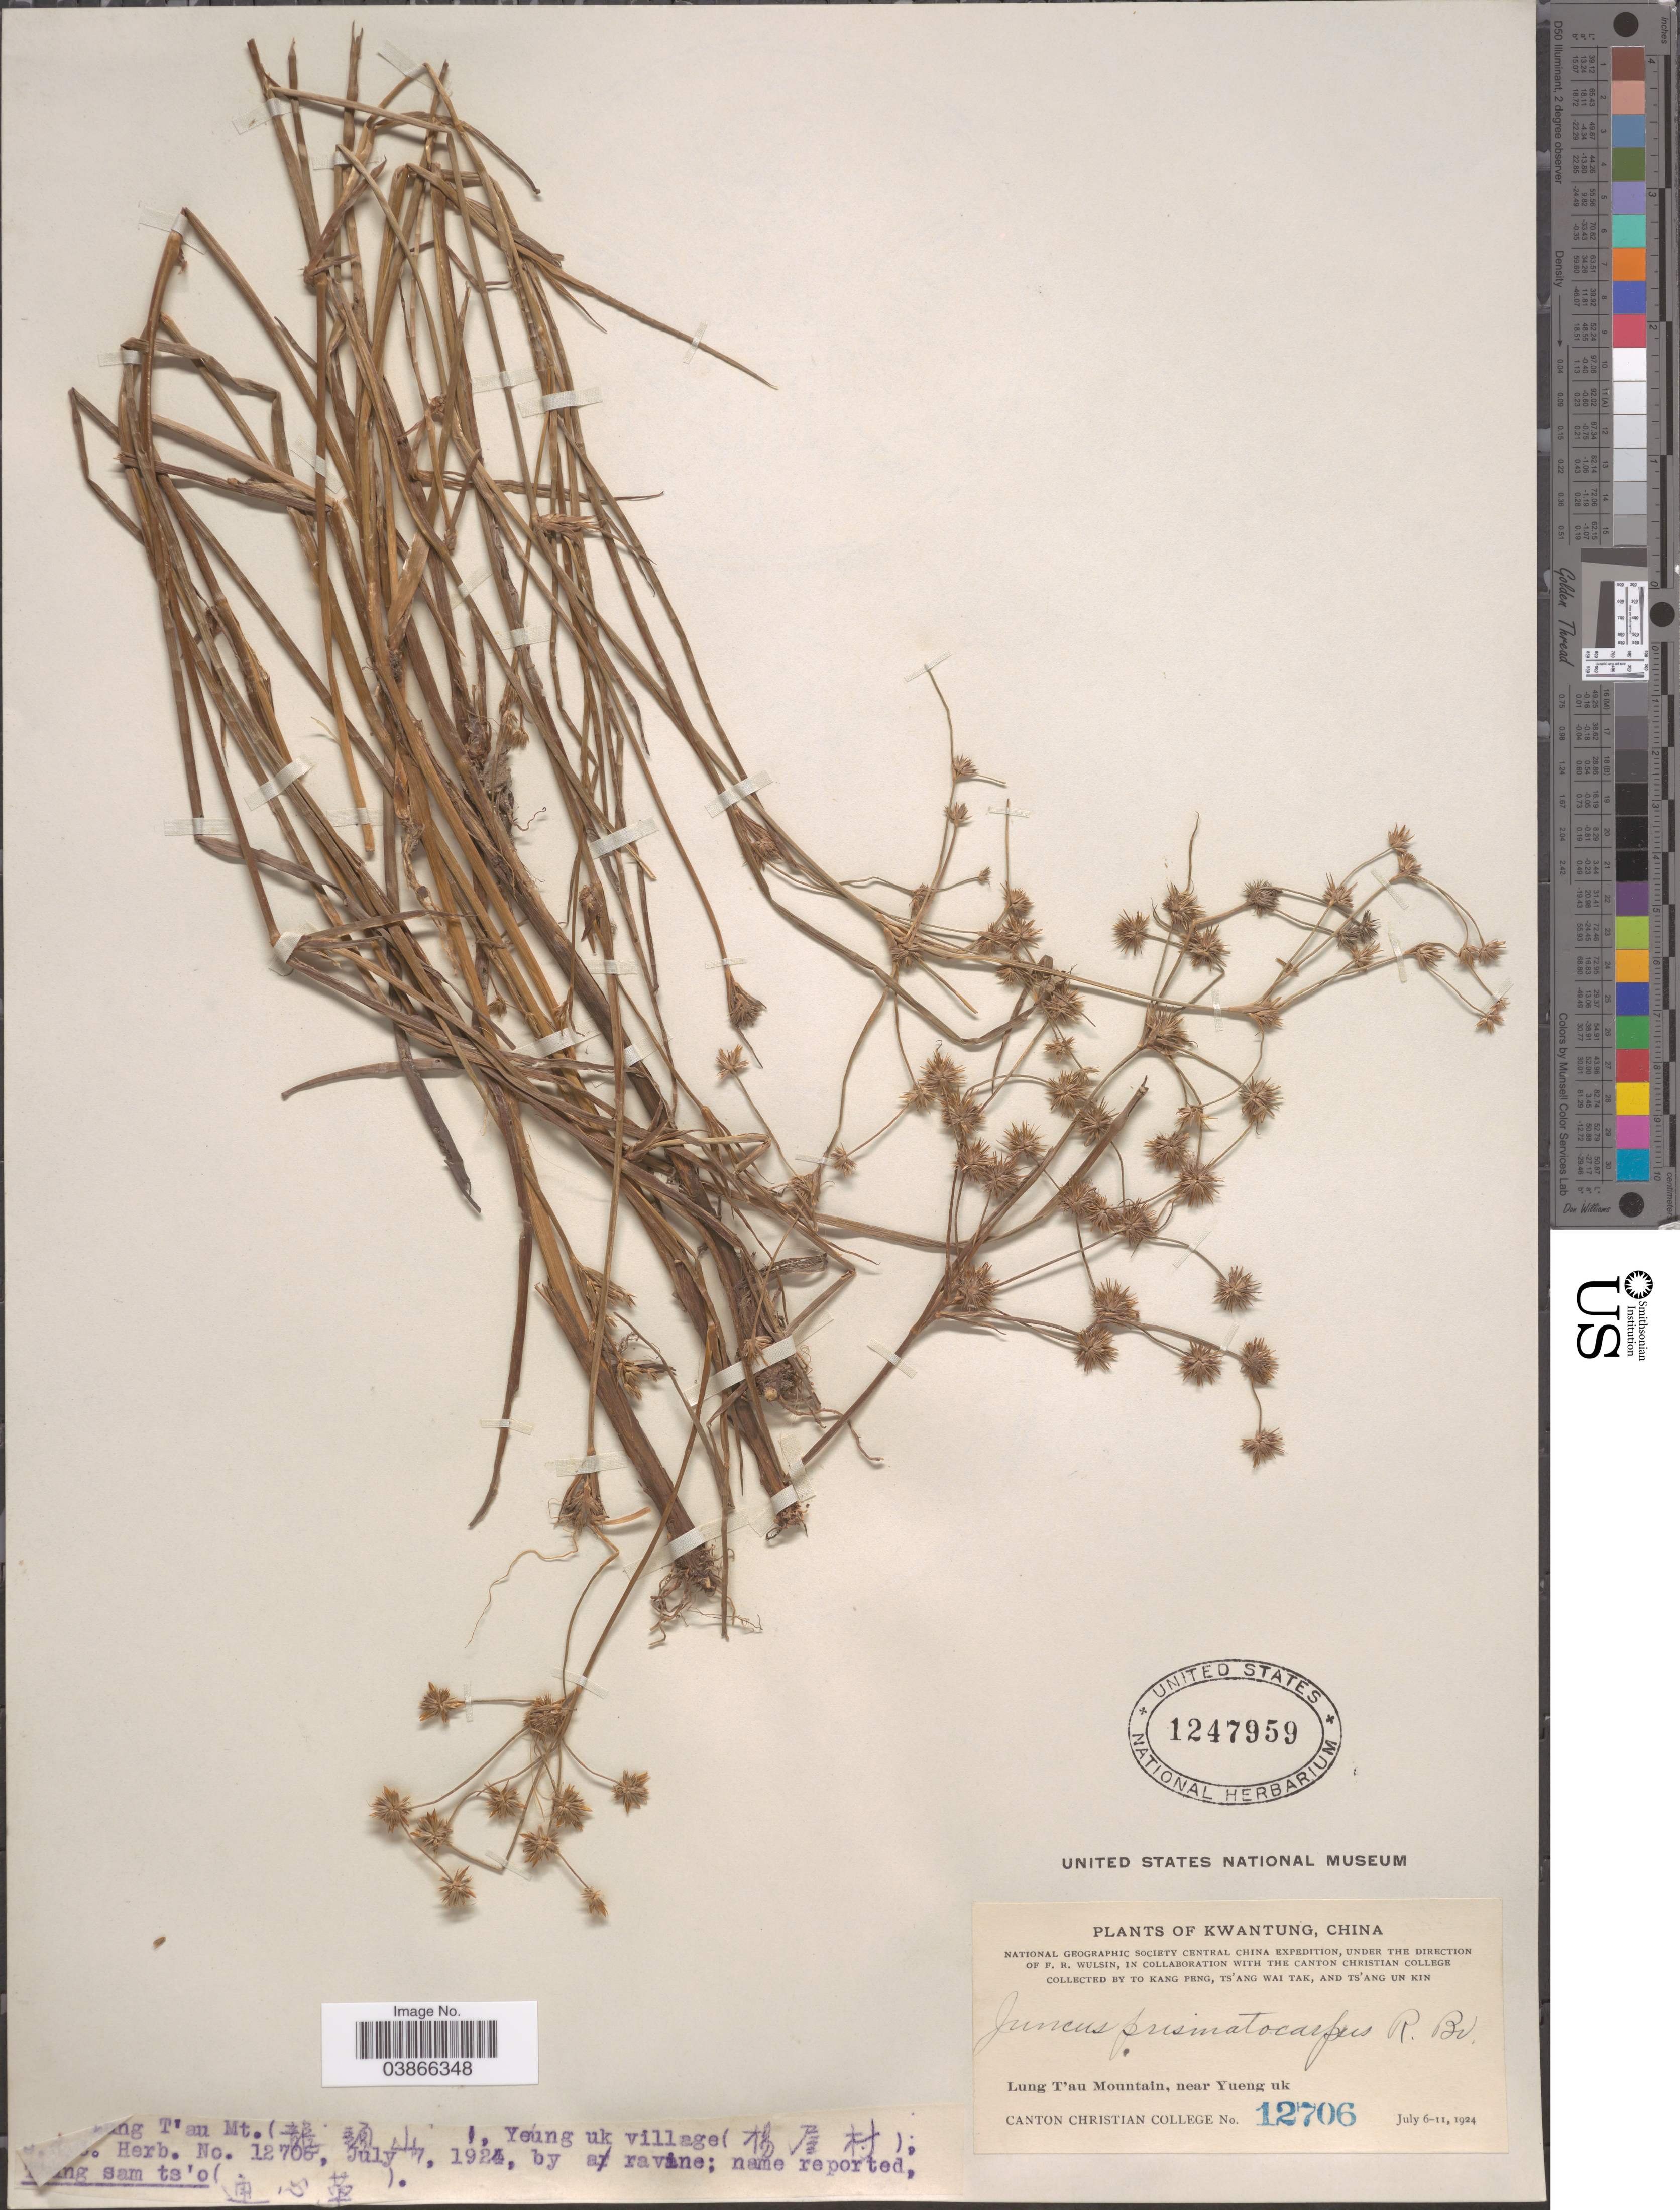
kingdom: Plantae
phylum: Tracheophyta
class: Liliopsida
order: Poales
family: Juncaceae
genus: Juncus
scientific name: Juncus prismatocarpus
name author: R. Br.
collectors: T. K. Peng, W. T. Tsang & Ts' Ang Un Kin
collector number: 12706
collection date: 1924-07-07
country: China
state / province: Guangdong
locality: Kwantung. Lung T'au Mountain (X), near Yueng uk. Yeung uk village (X).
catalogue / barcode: US 1247959